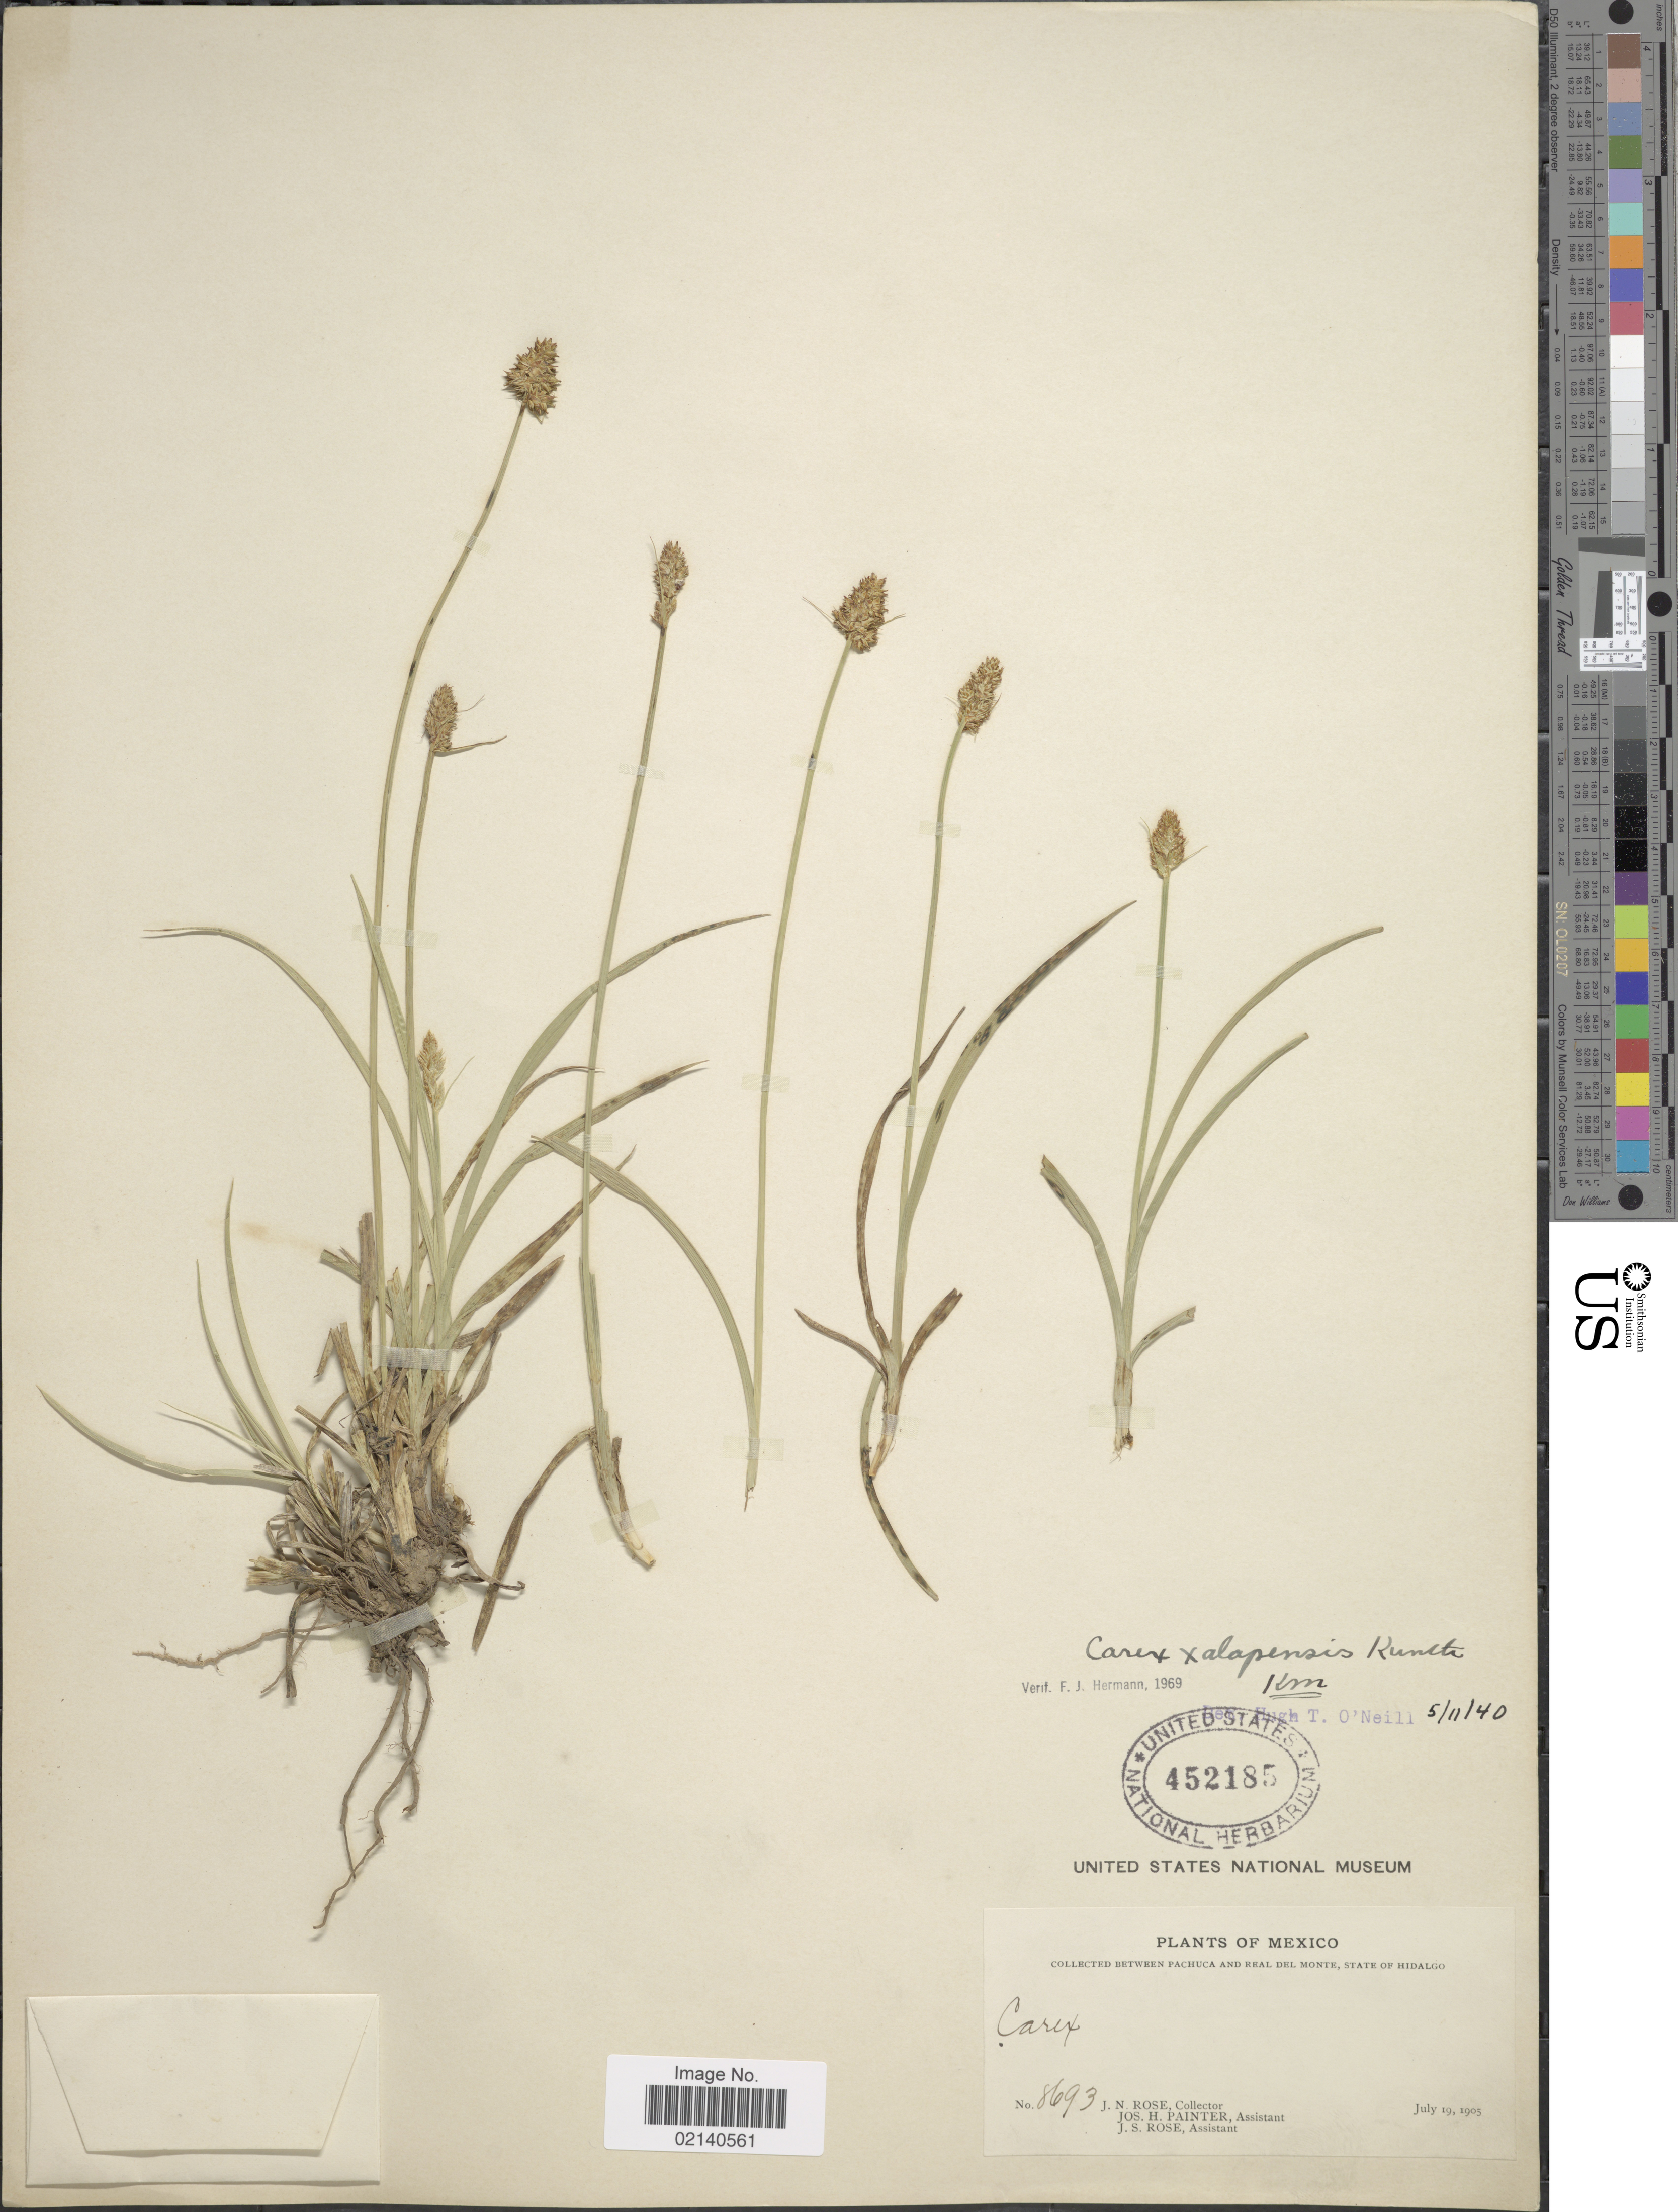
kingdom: Plantae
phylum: Tracheophyta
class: Liliopsida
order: Poales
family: Cyperaceae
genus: Carex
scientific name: Carex xalapensis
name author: Kunth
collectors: J. N. Rose, J. H. Painter & J. S. Rose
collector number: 8693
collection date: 1905-07-19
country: Mexico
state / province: Hidalgo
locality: Between Pachuca and Real del Monte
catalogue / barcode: US 452185